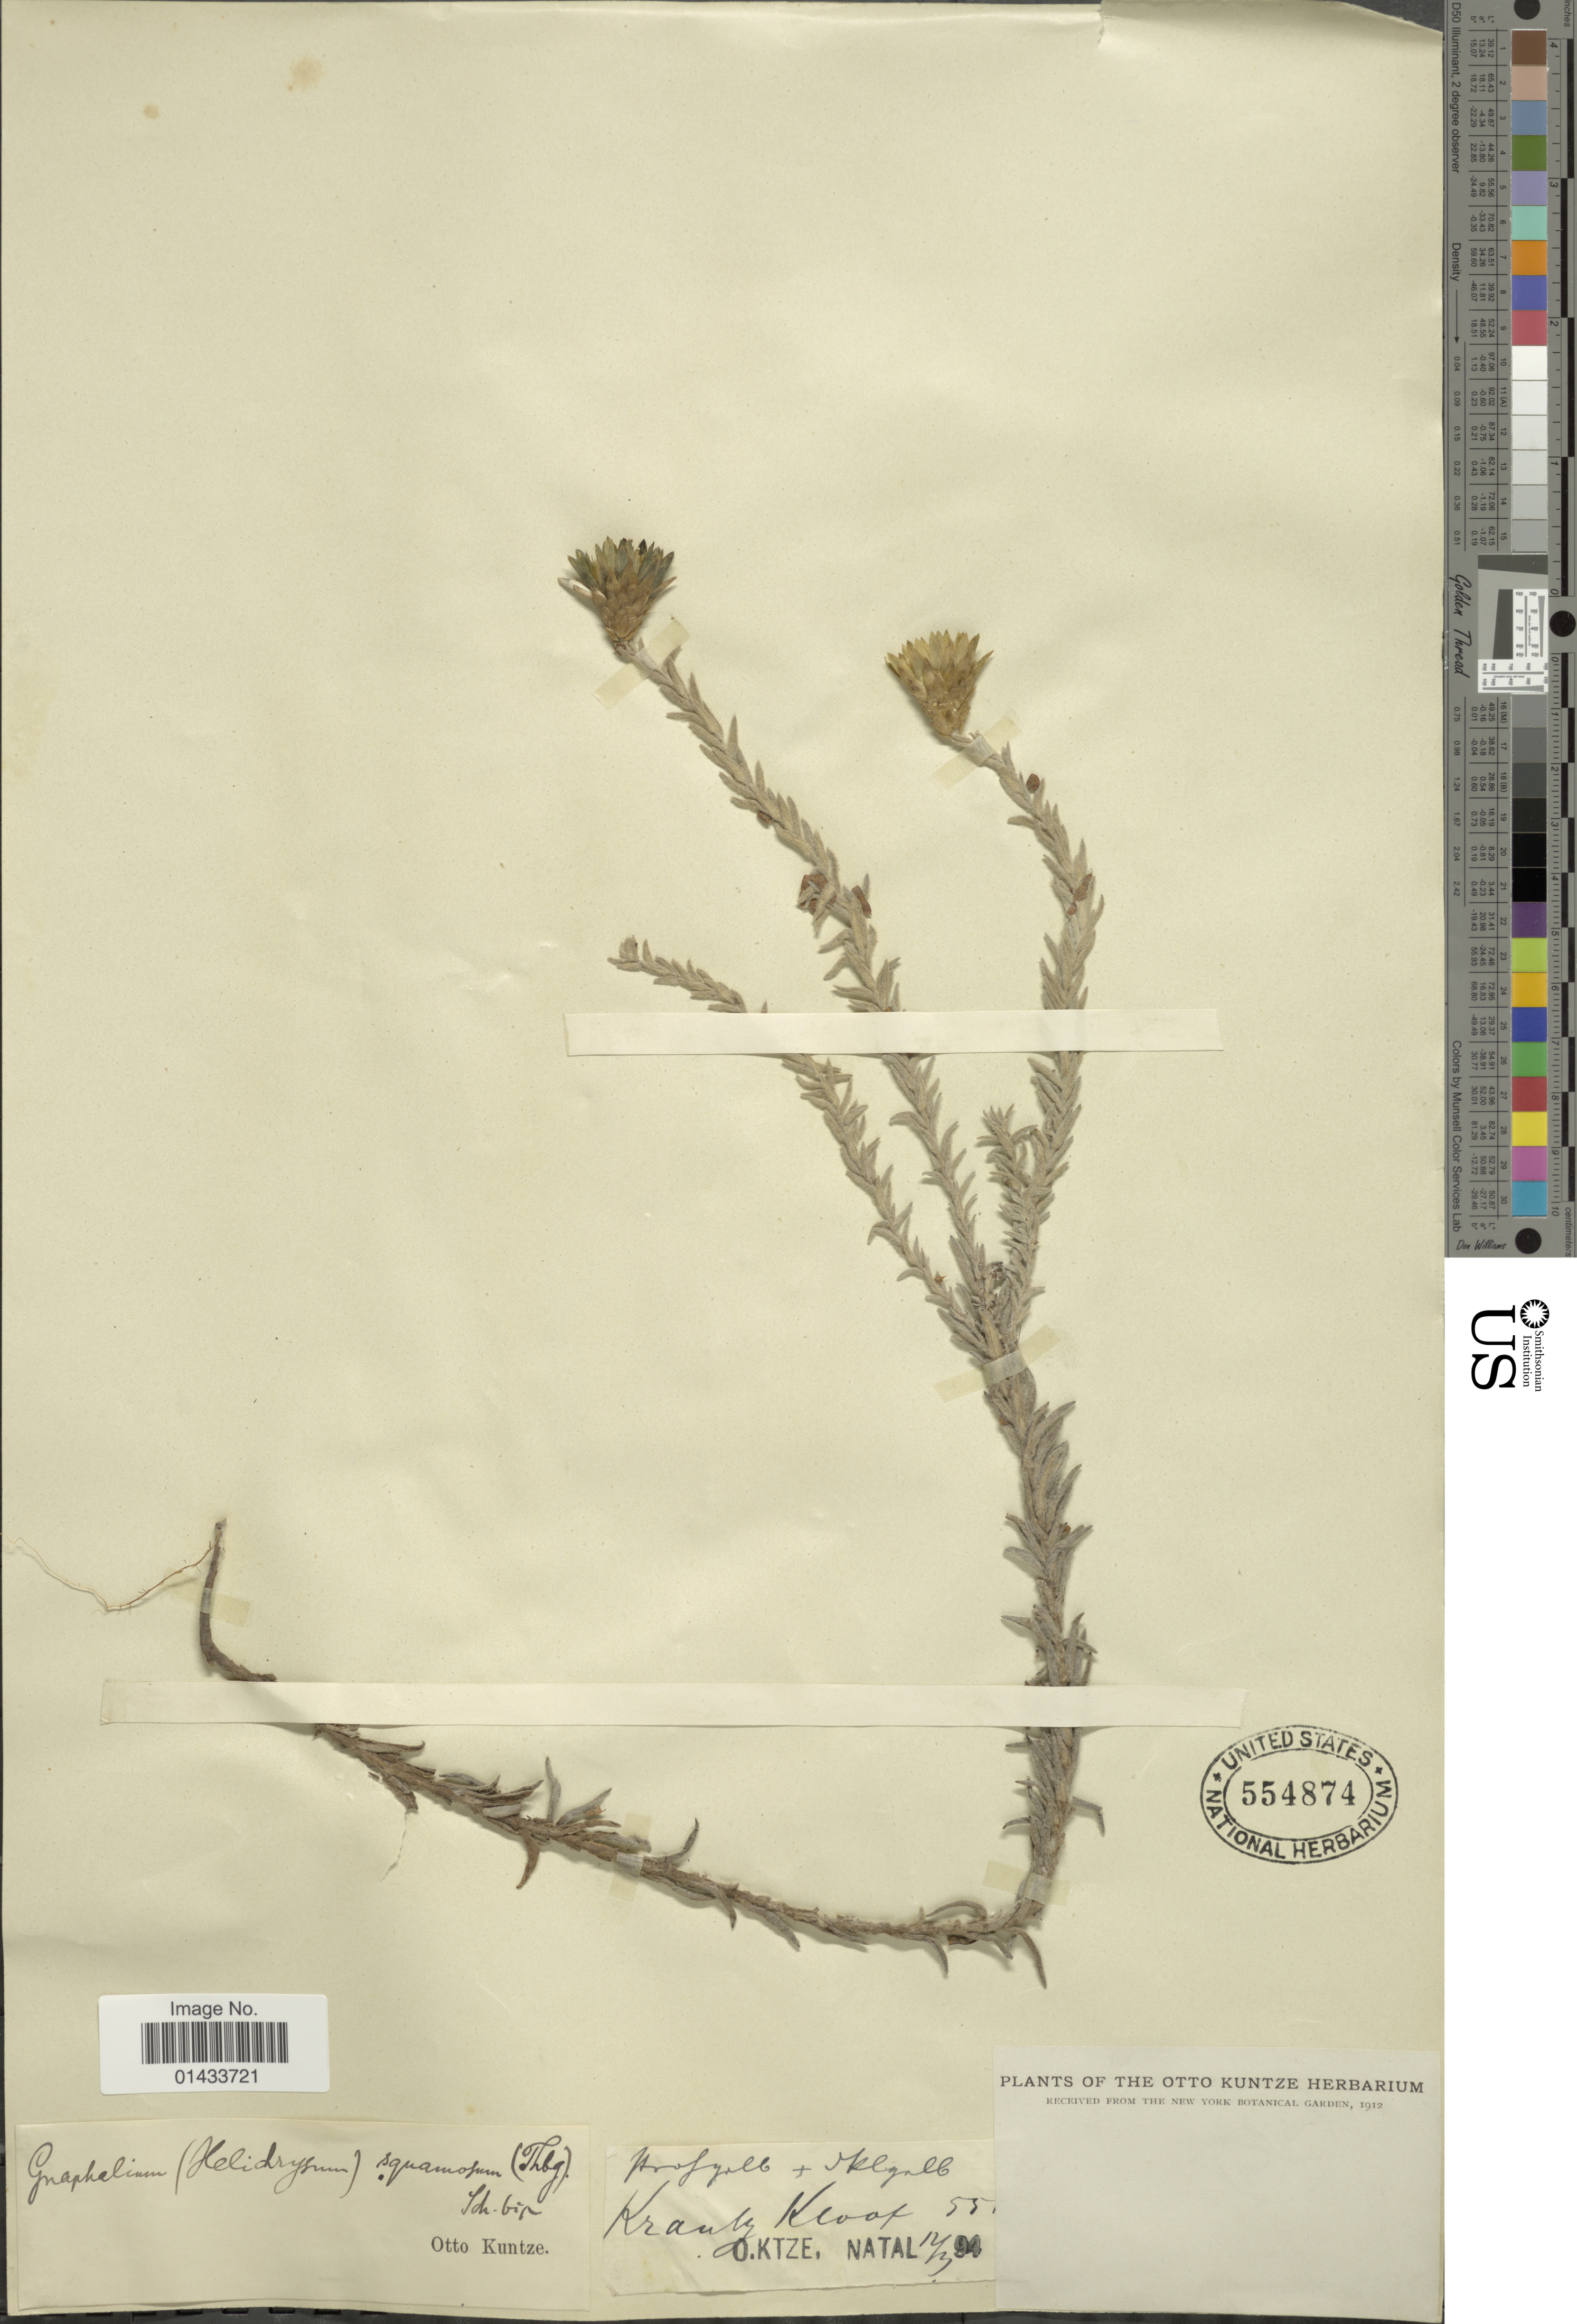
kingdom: Plantae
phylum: Tracheophyta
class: Magnoliopsida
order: Asterales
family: Asteraceae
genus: Helichrysum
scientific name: Helichrysum squamosum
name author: Thunb.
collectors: C.E.O. Kuntze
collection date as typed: Transcribed d/m/y: 12/3/94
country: South Africa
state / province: KwaZulu-Natal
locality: Krantz Kloof, Natal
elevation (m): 17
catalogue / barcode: US 554874